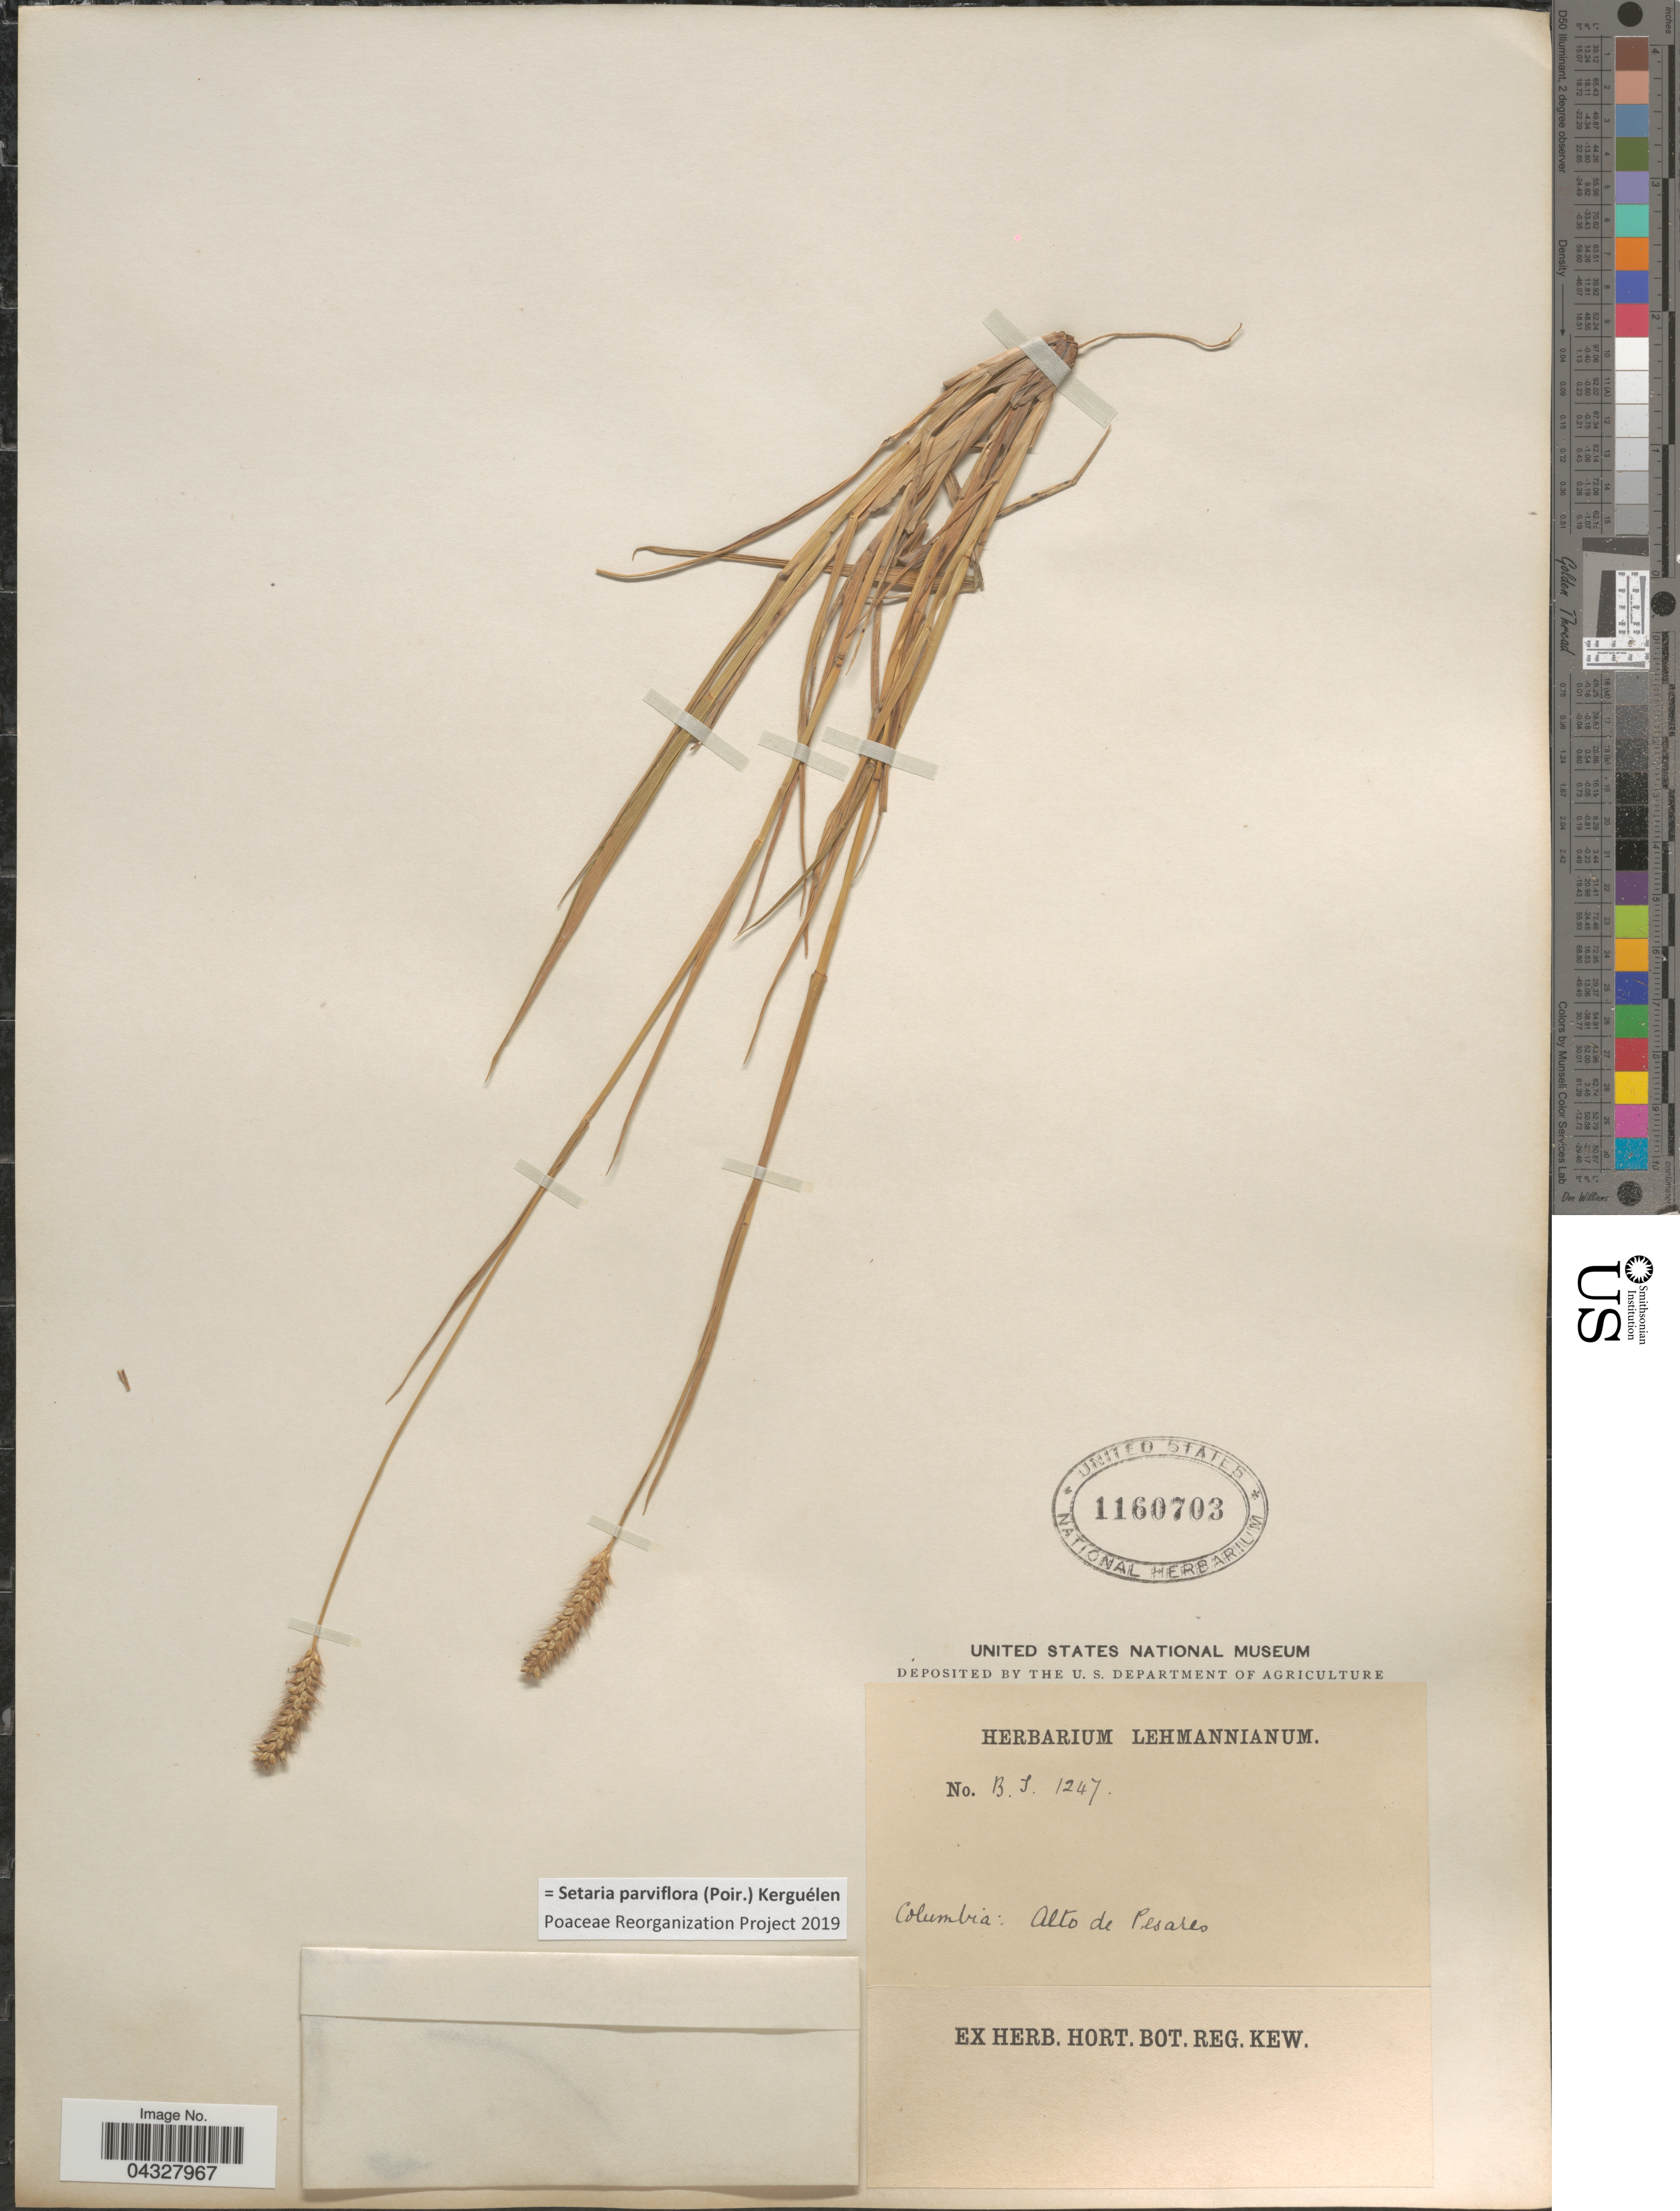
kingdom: Plantae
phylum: Tracheophyta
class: Liliopsida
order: Poales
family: Poaceae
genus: Setaria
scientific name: Setaria parviflora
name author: (Poir.) Kerguélen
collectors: ex herb. Lehmannianum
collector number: BI1247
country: Colombia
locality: Alto de Pesares.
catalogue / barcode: US 1160703